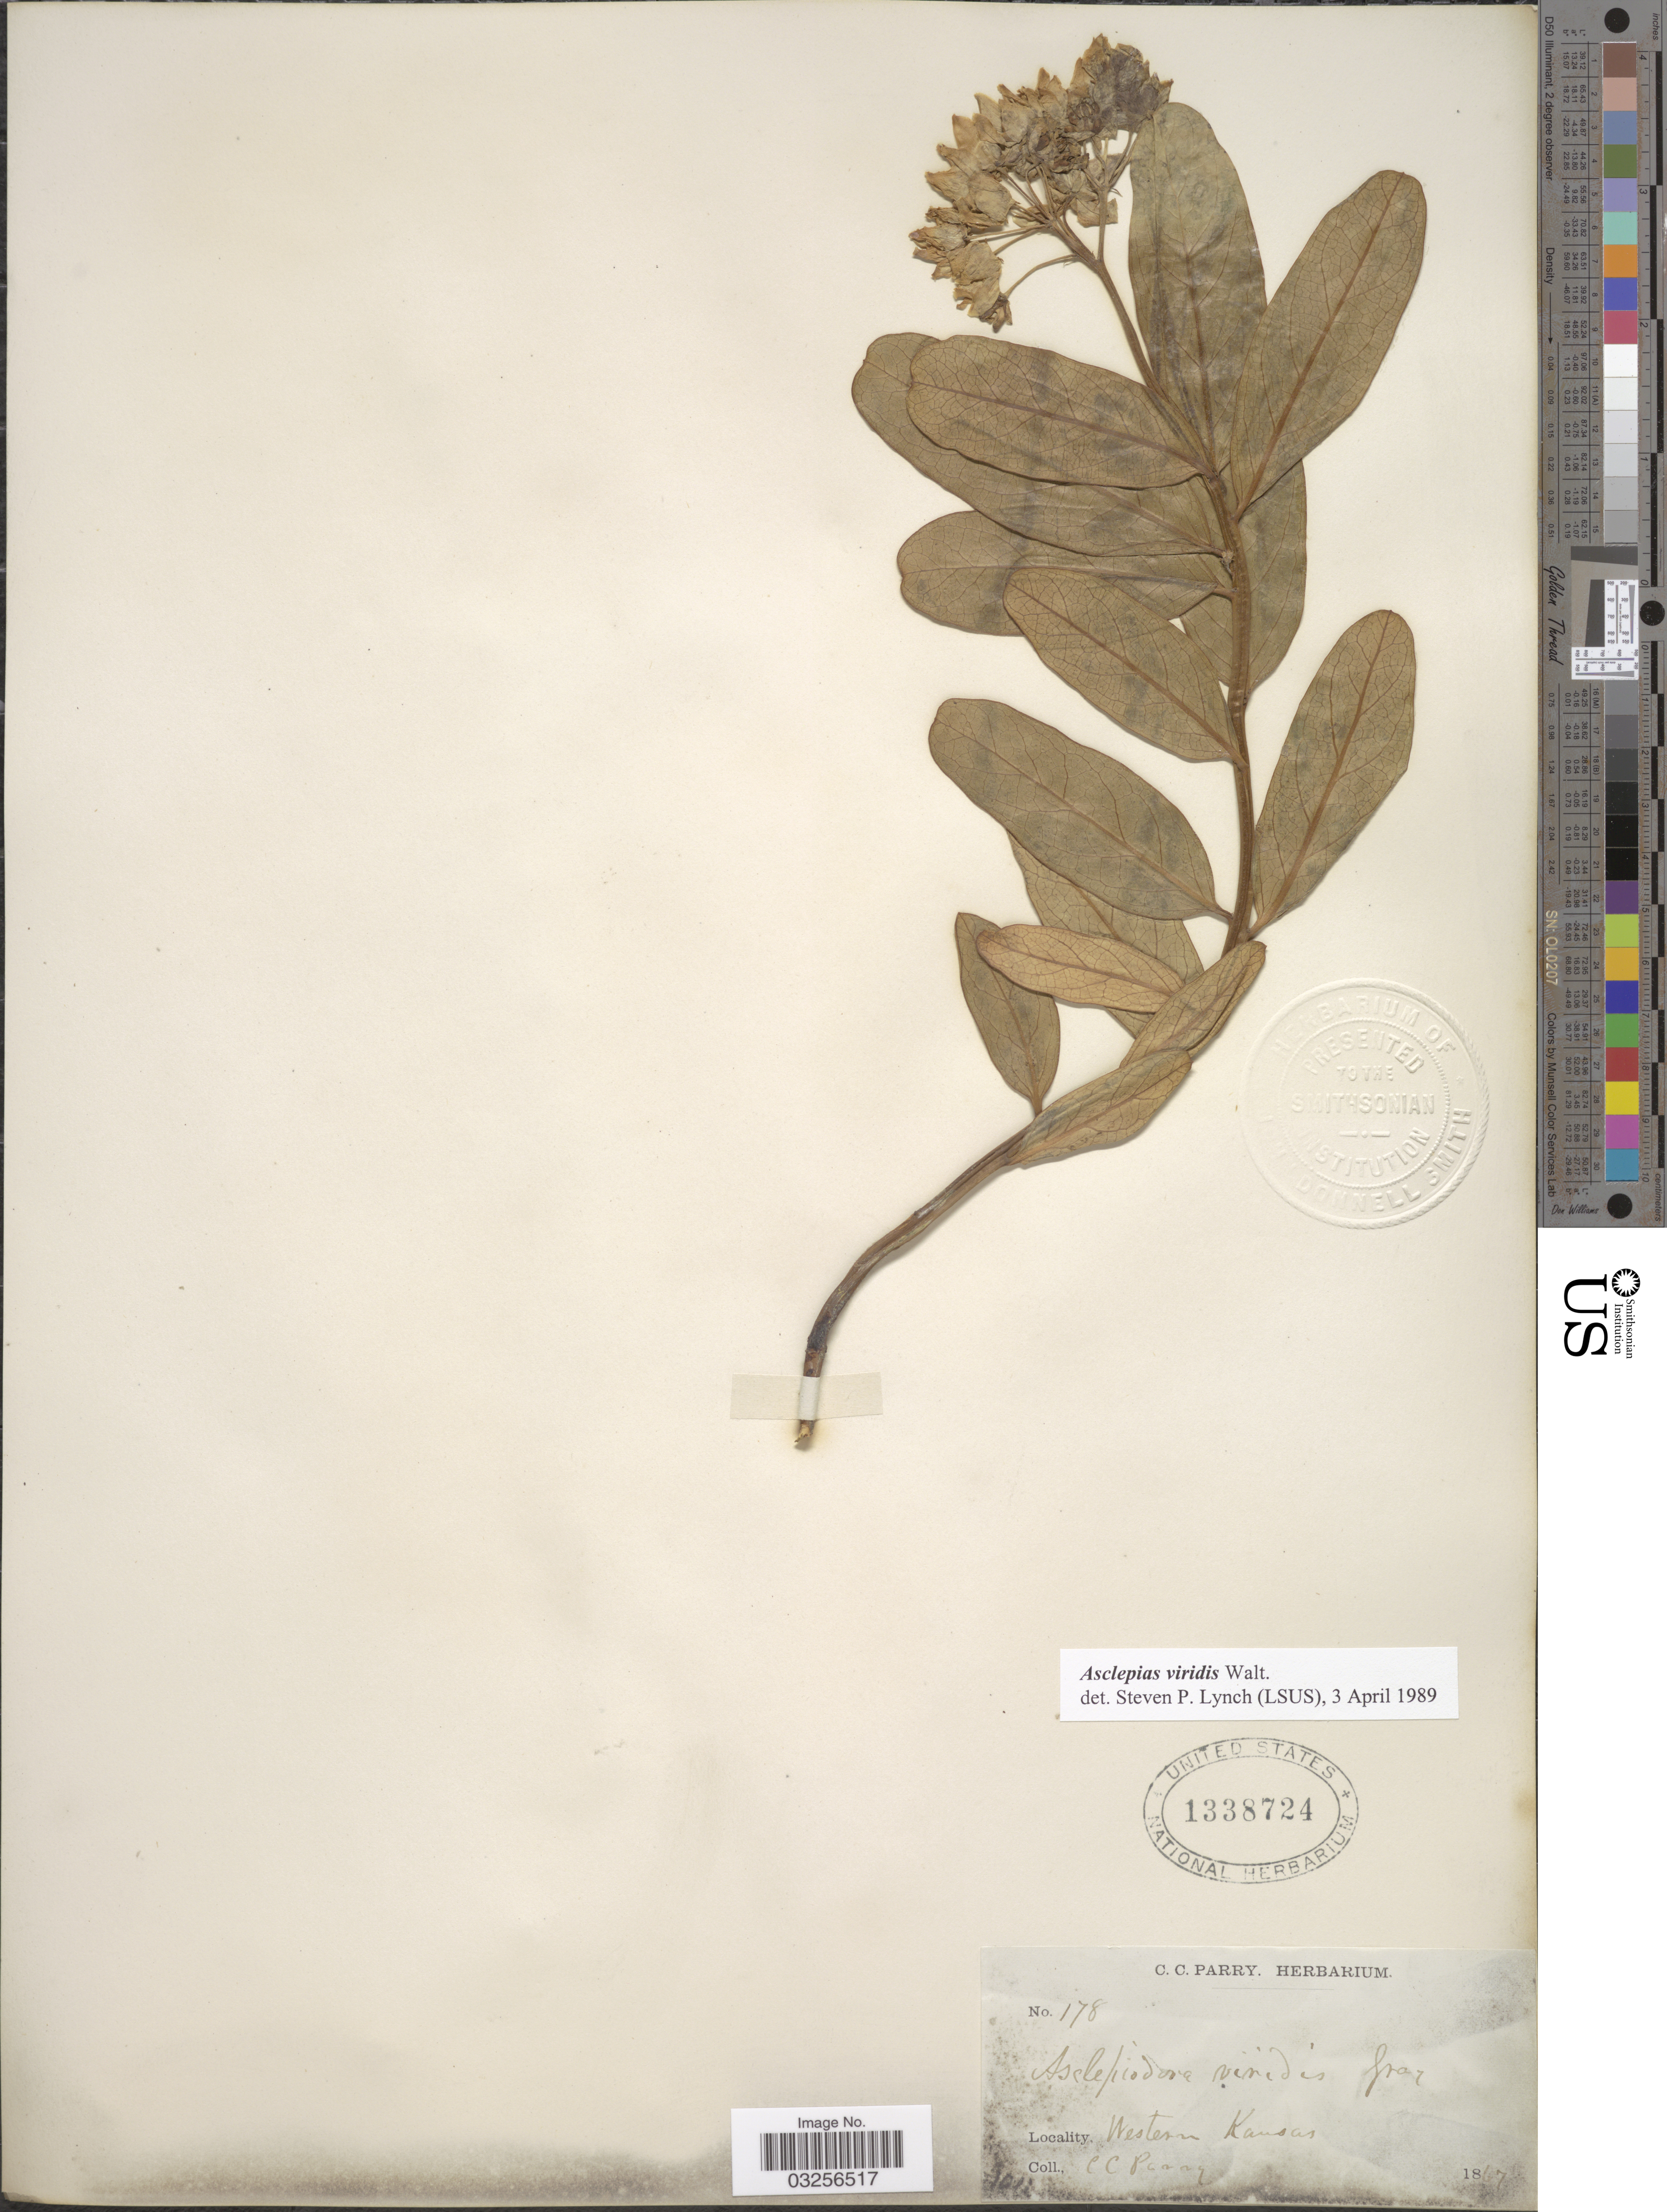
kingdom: Plantae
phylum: Tracheophyta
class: Magnoliopsida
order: Gentianales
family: Apocynaceae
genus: Asclepias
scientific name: Asclepias viridis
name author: Walter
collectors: C. C. Parry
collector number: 178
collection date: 1867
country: United States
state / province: Kansas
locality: Western Kansas.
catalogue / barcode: US 1338724